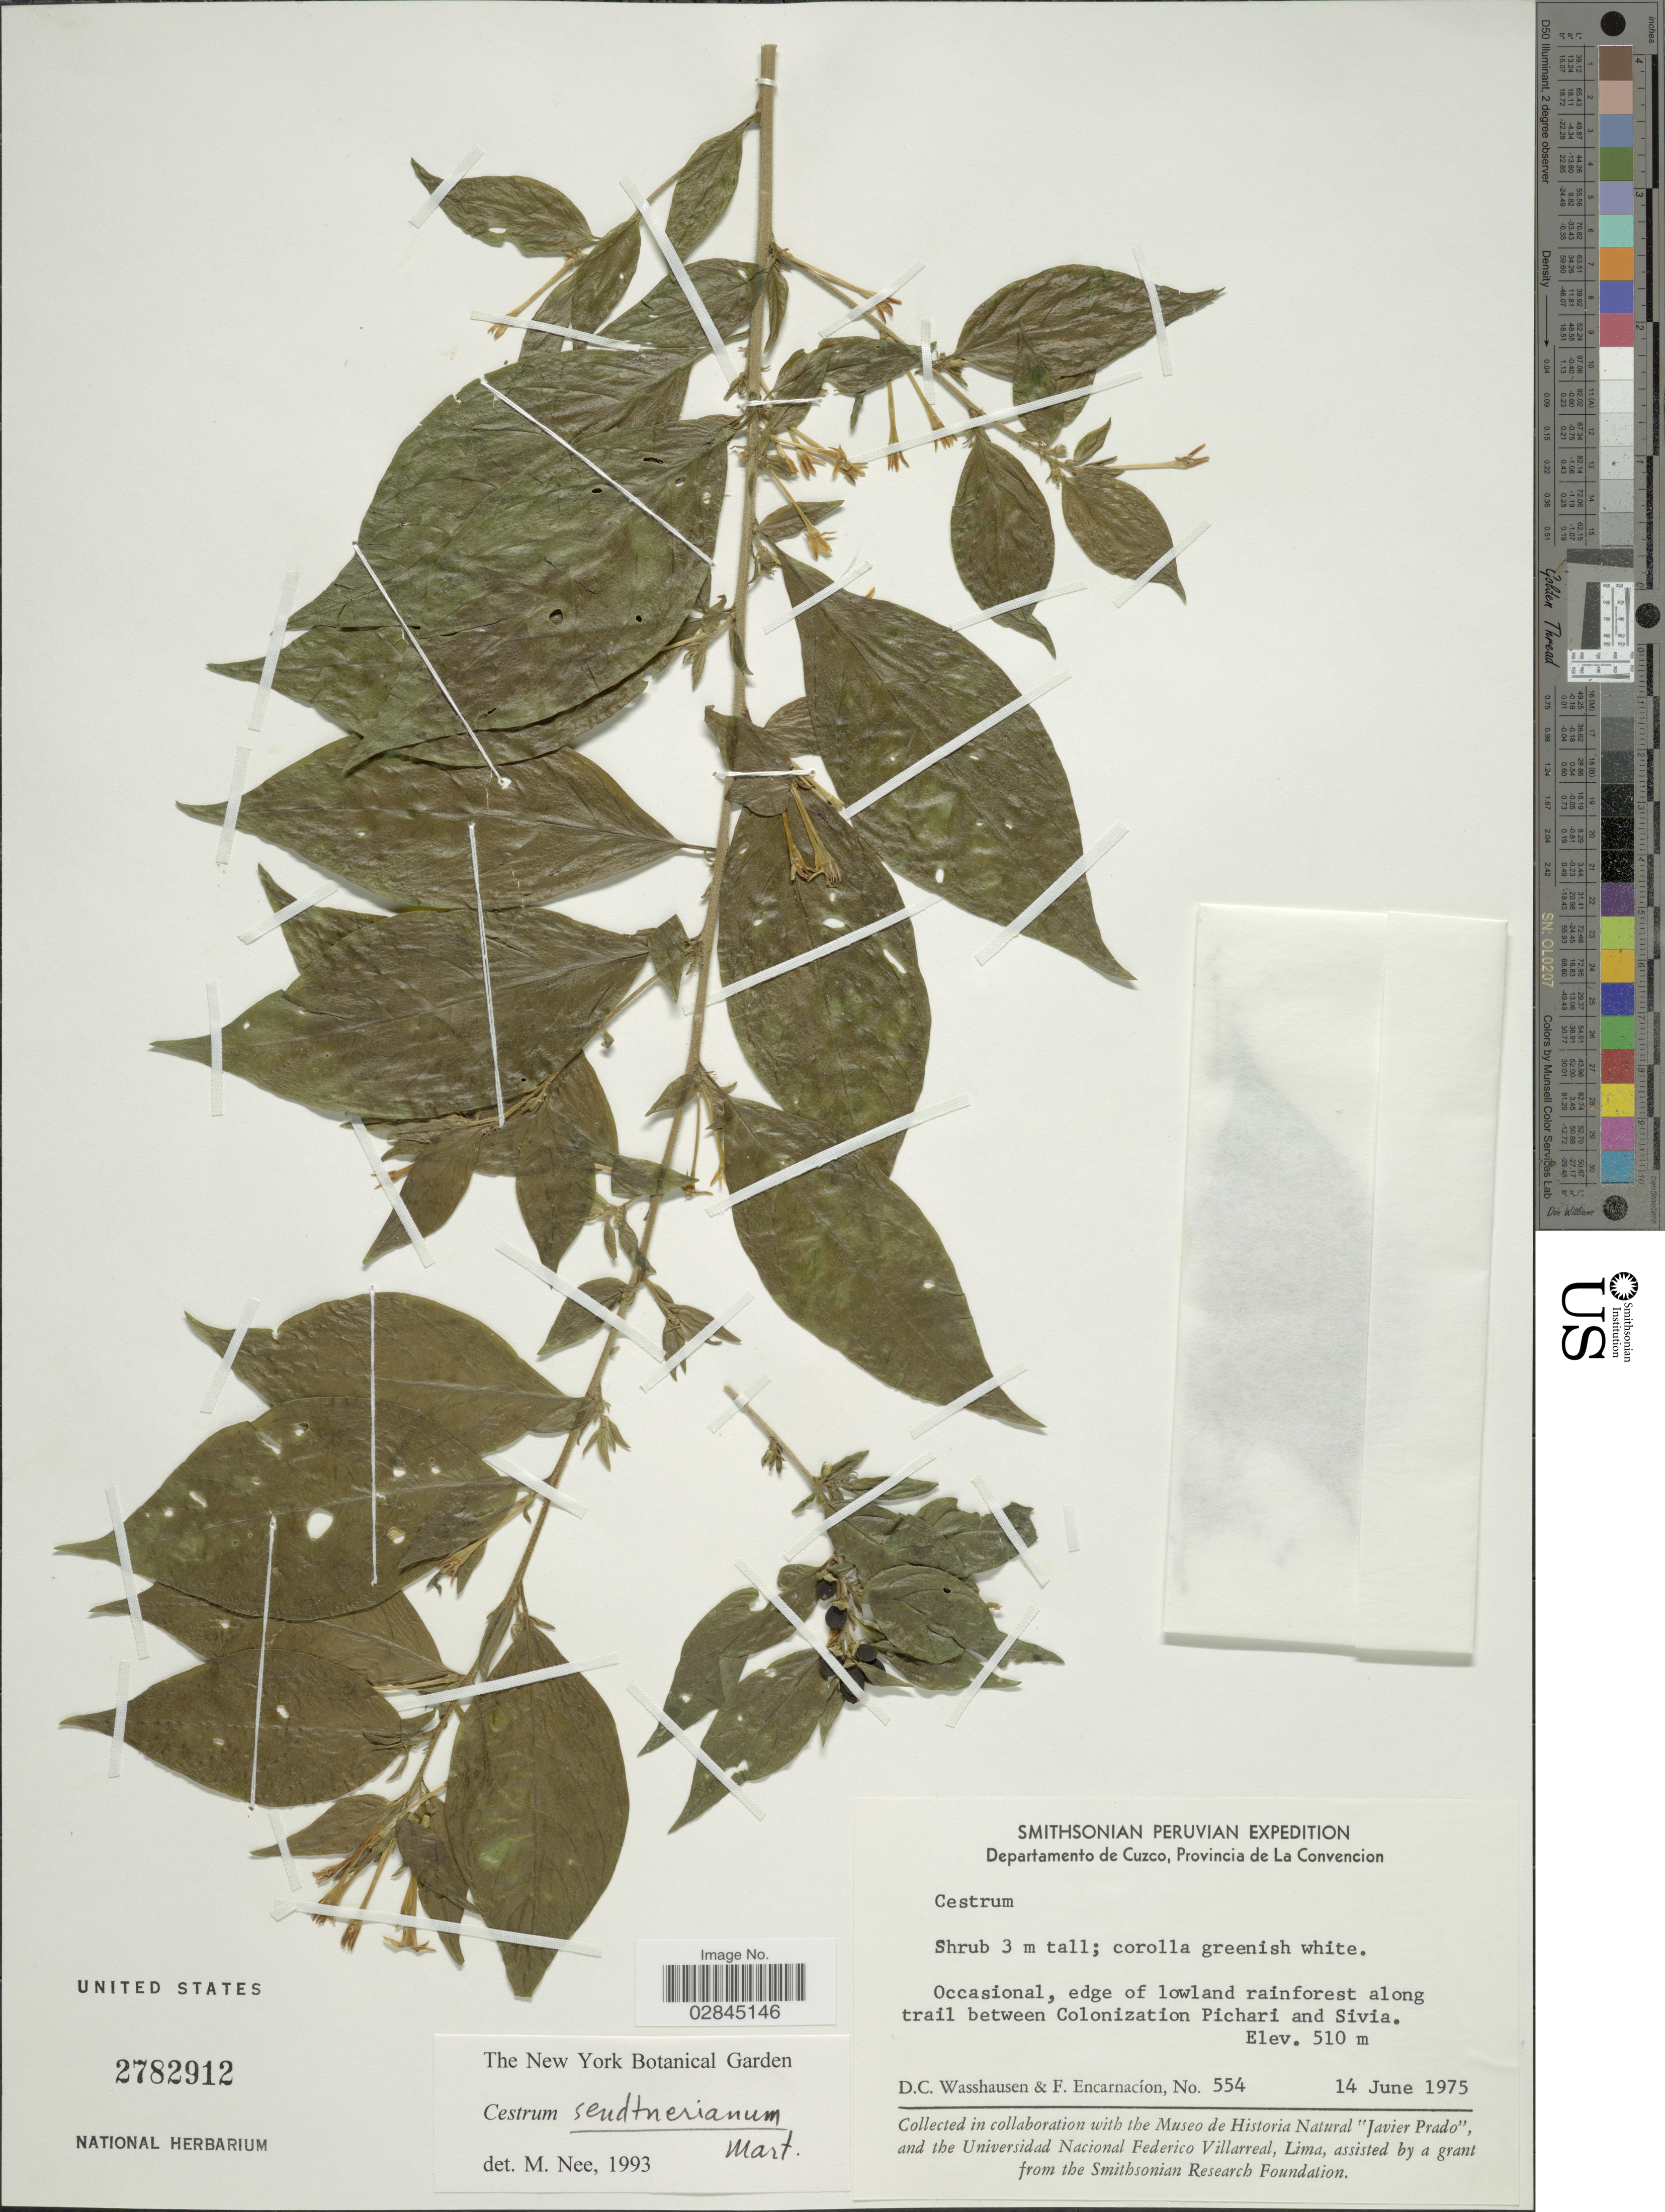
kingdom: Plantae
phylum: Tracheophyta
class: Magnoliopsida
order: Solanales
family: Solanaceae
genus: Cestrum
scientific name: Cestrum sendtnerianum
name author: Mart. ex Sendtn.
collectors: D. C. Wasshausen & F. Encarnación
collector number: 55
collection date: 1975-06-14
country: Peru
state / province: Cusco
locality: Departamento de Cuzco, Provincia de La Convencion, along trail between Colonization Pichari and Sivia.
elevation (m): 510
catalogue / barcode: US 2782912